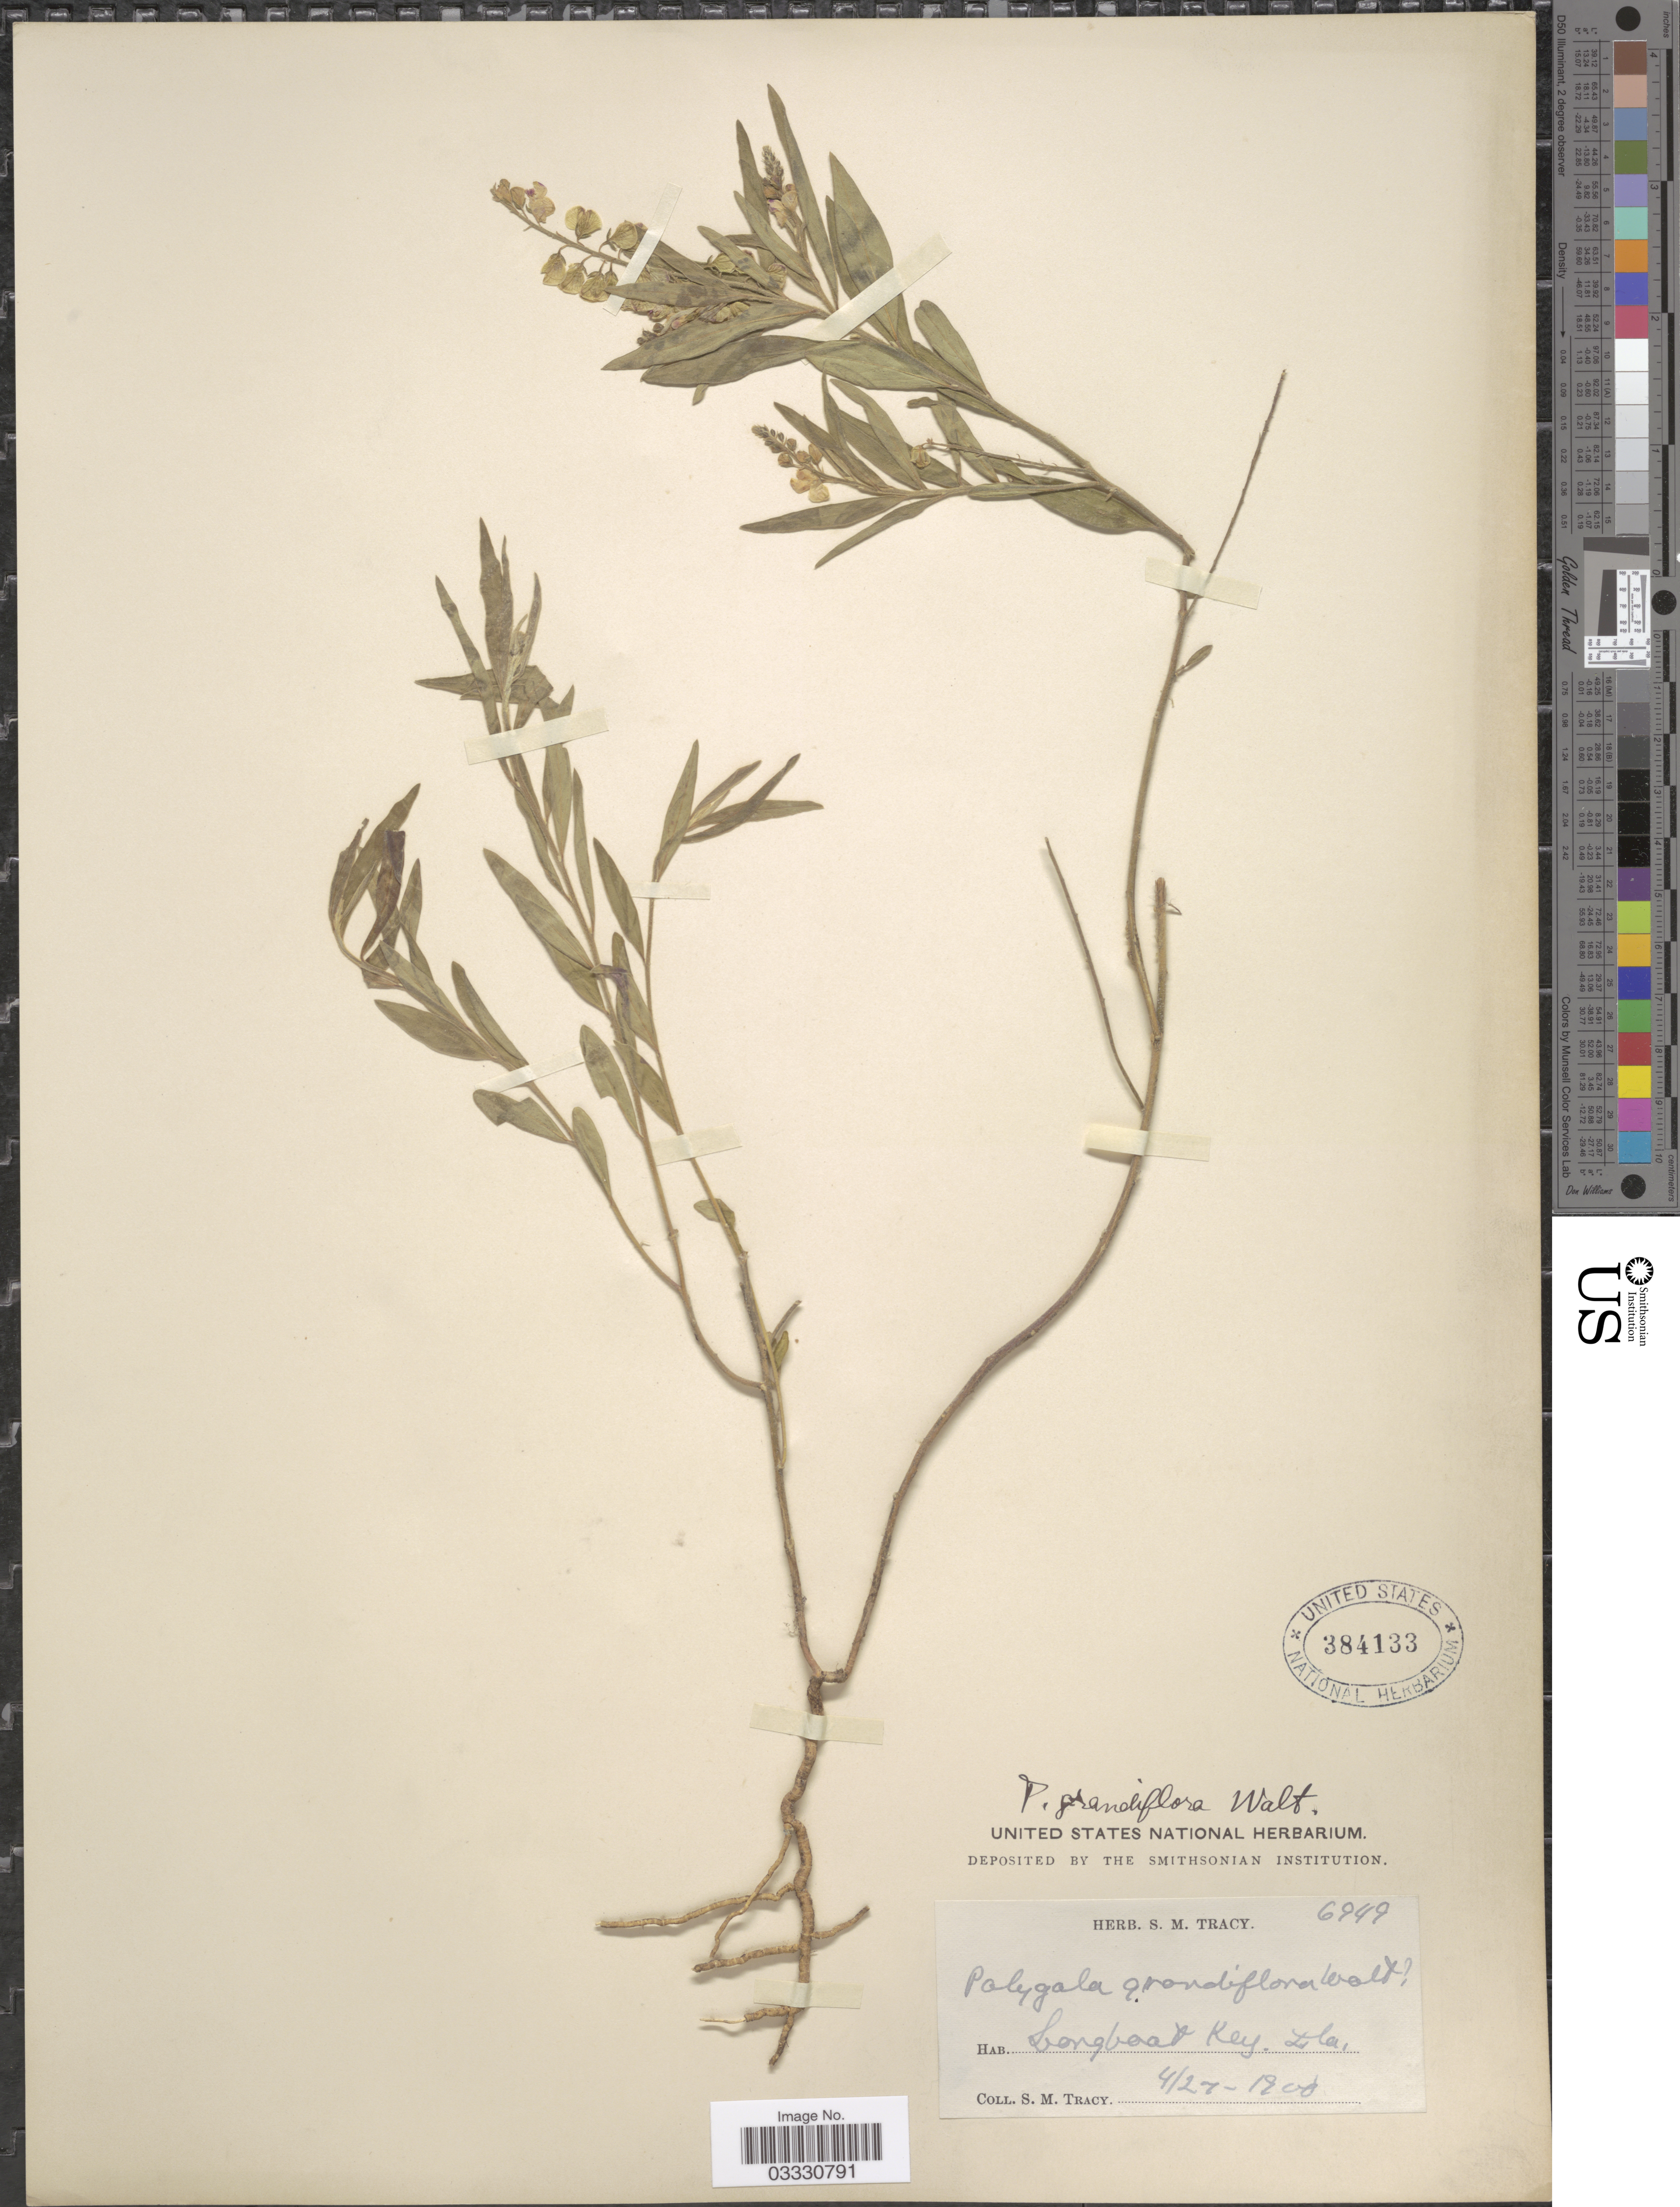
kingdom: Plantae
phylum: Tracheophyta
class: Magnoliopsida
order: Fabales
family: Polygalaceae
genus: Asemeia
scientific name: Asemeia grandiflora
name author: (Walter) Small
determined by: Strong, Mark T., (BOT), Smithsonian Institution - National Museum of Natural History (UNITED STATES)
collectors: S. M. Tracy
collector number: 6949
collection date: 1900-04-27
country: United States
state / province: Florida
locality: Longboat Key. Fla.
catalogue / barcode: US 384133